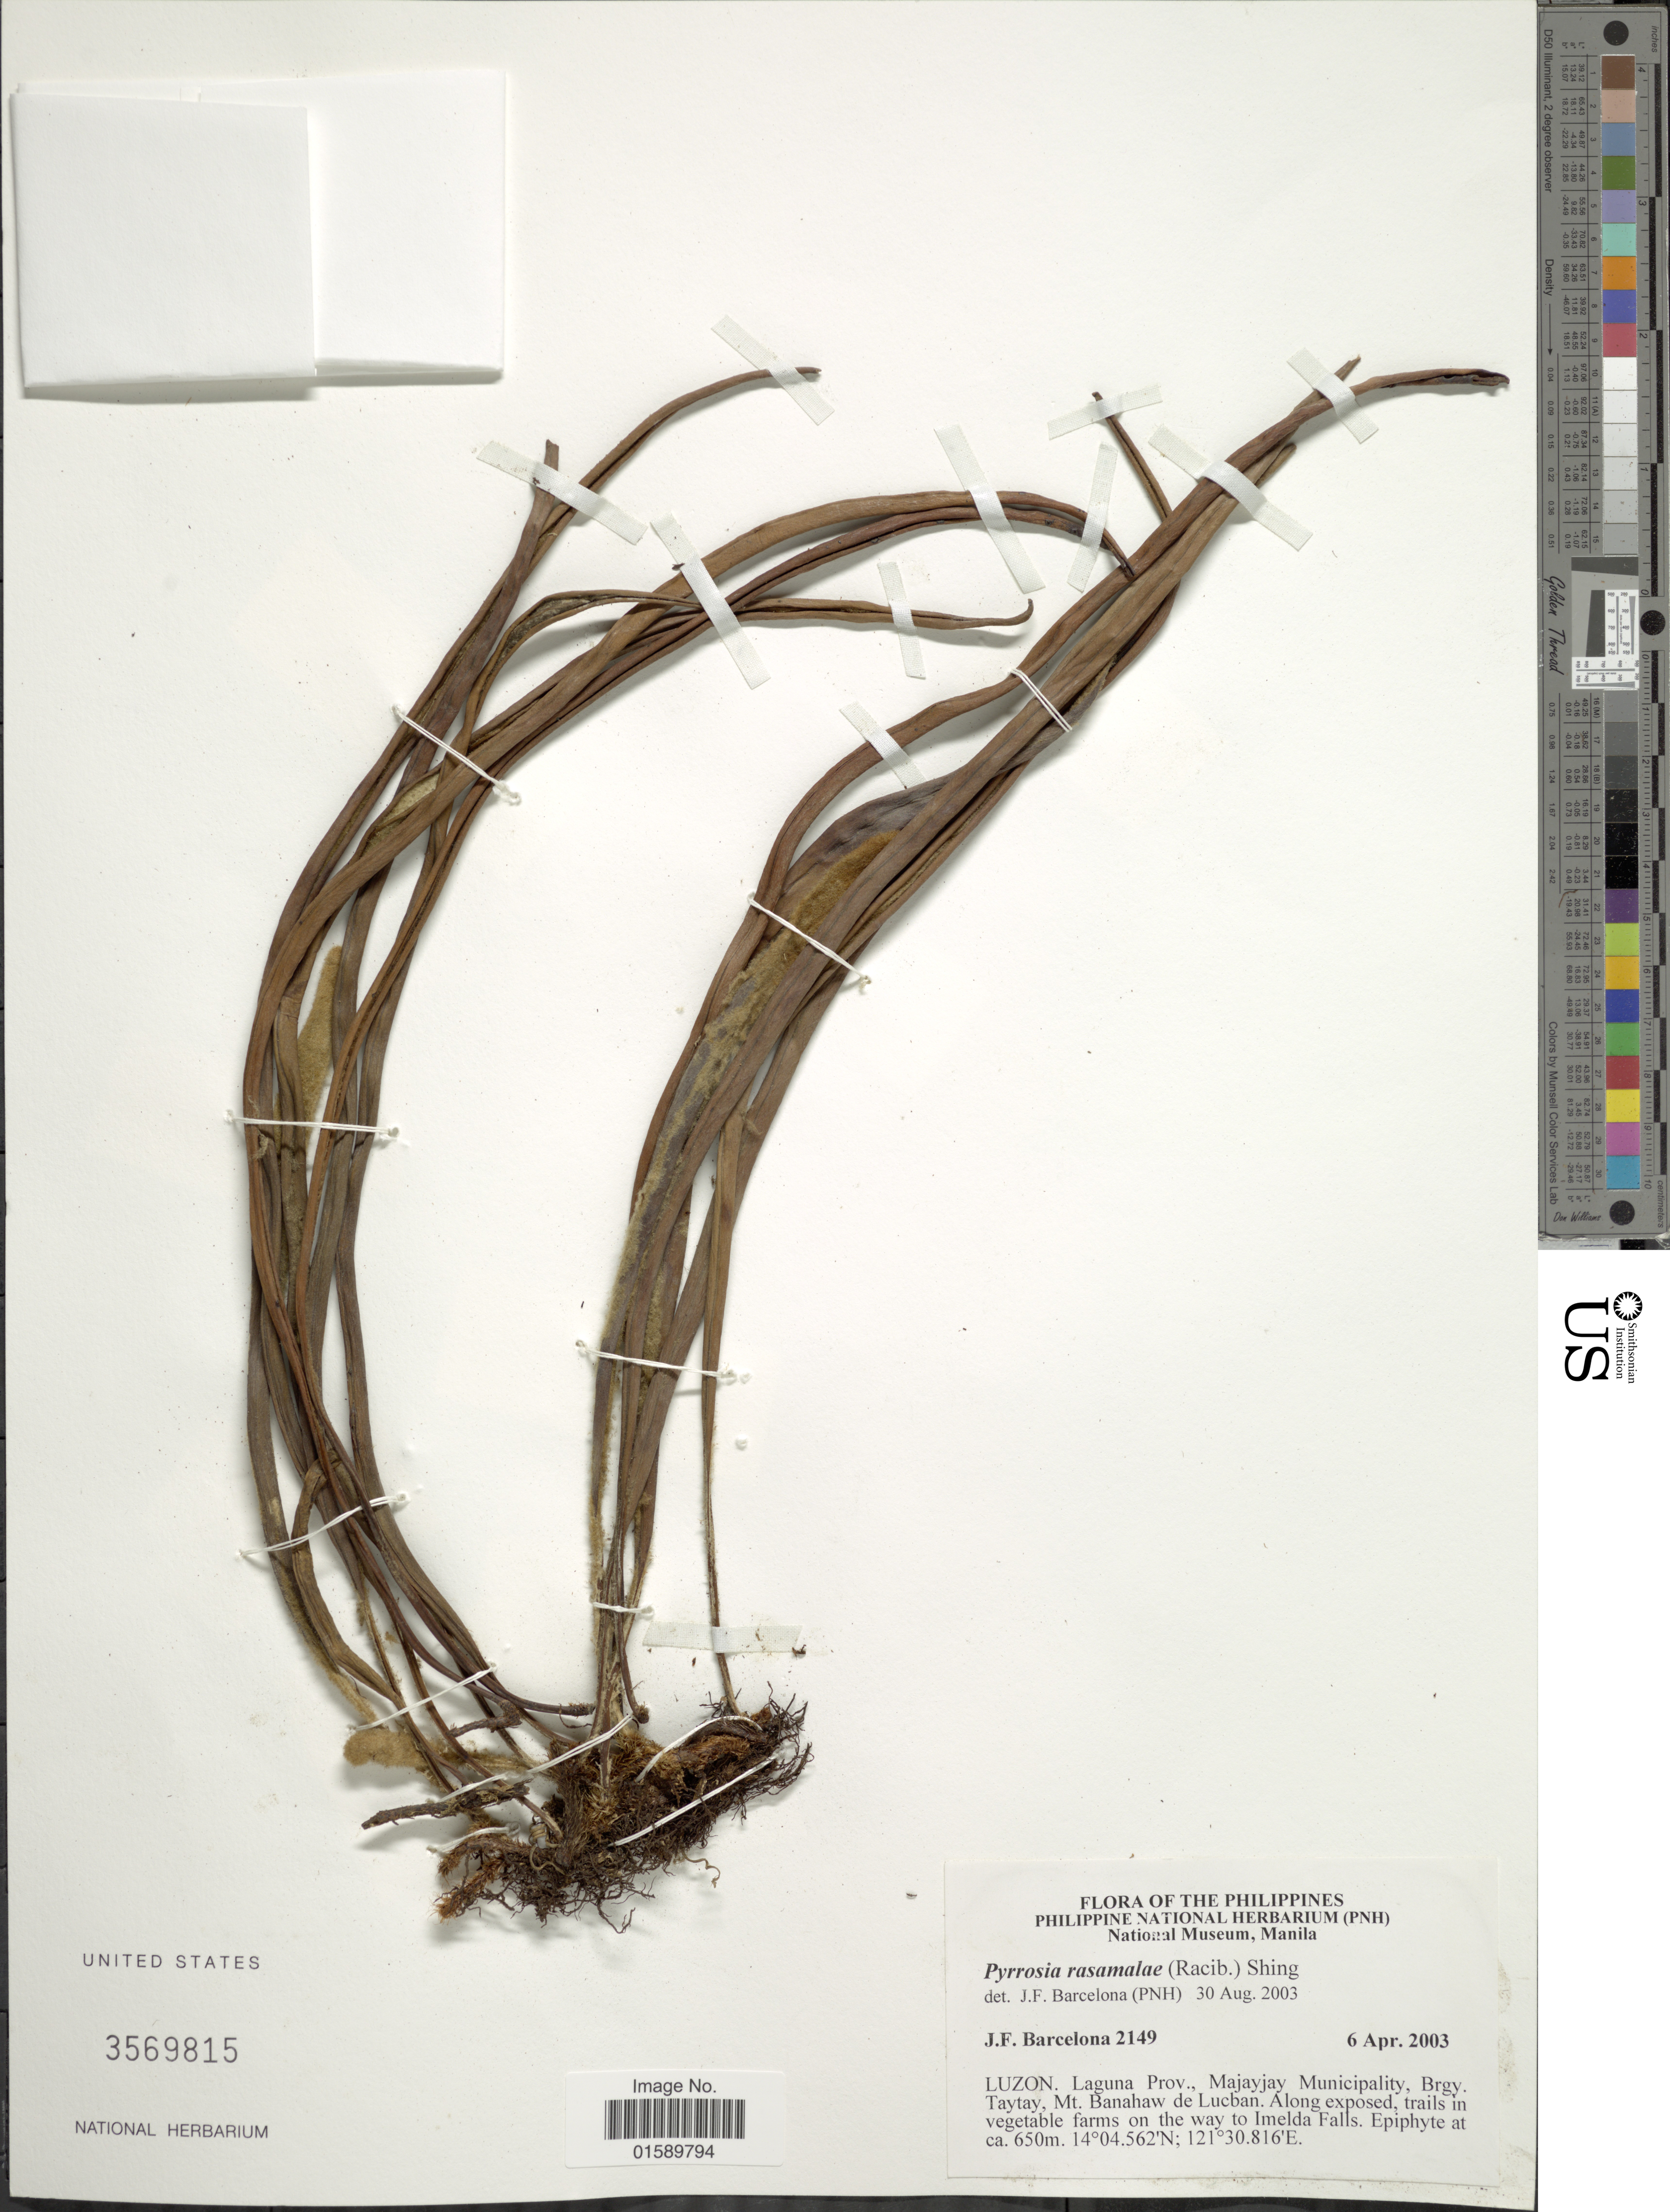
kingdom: Plantae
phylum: Tracheophyta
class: Polypodiopsida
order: Polypodiales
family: Polypodiaceae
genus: Pyrrosia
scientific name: Pyrrosia rasamalae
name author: (Racib.) K.H. Shing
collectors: J. F. Barcelona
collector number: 2149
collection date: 2003-04-06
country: Philippines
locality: Luzon, Laguna Prov., Majayjay Municipality, Brgy, Taytay, Mt. Banahaw de Lucban.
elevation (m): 650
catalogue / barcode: US 3569815